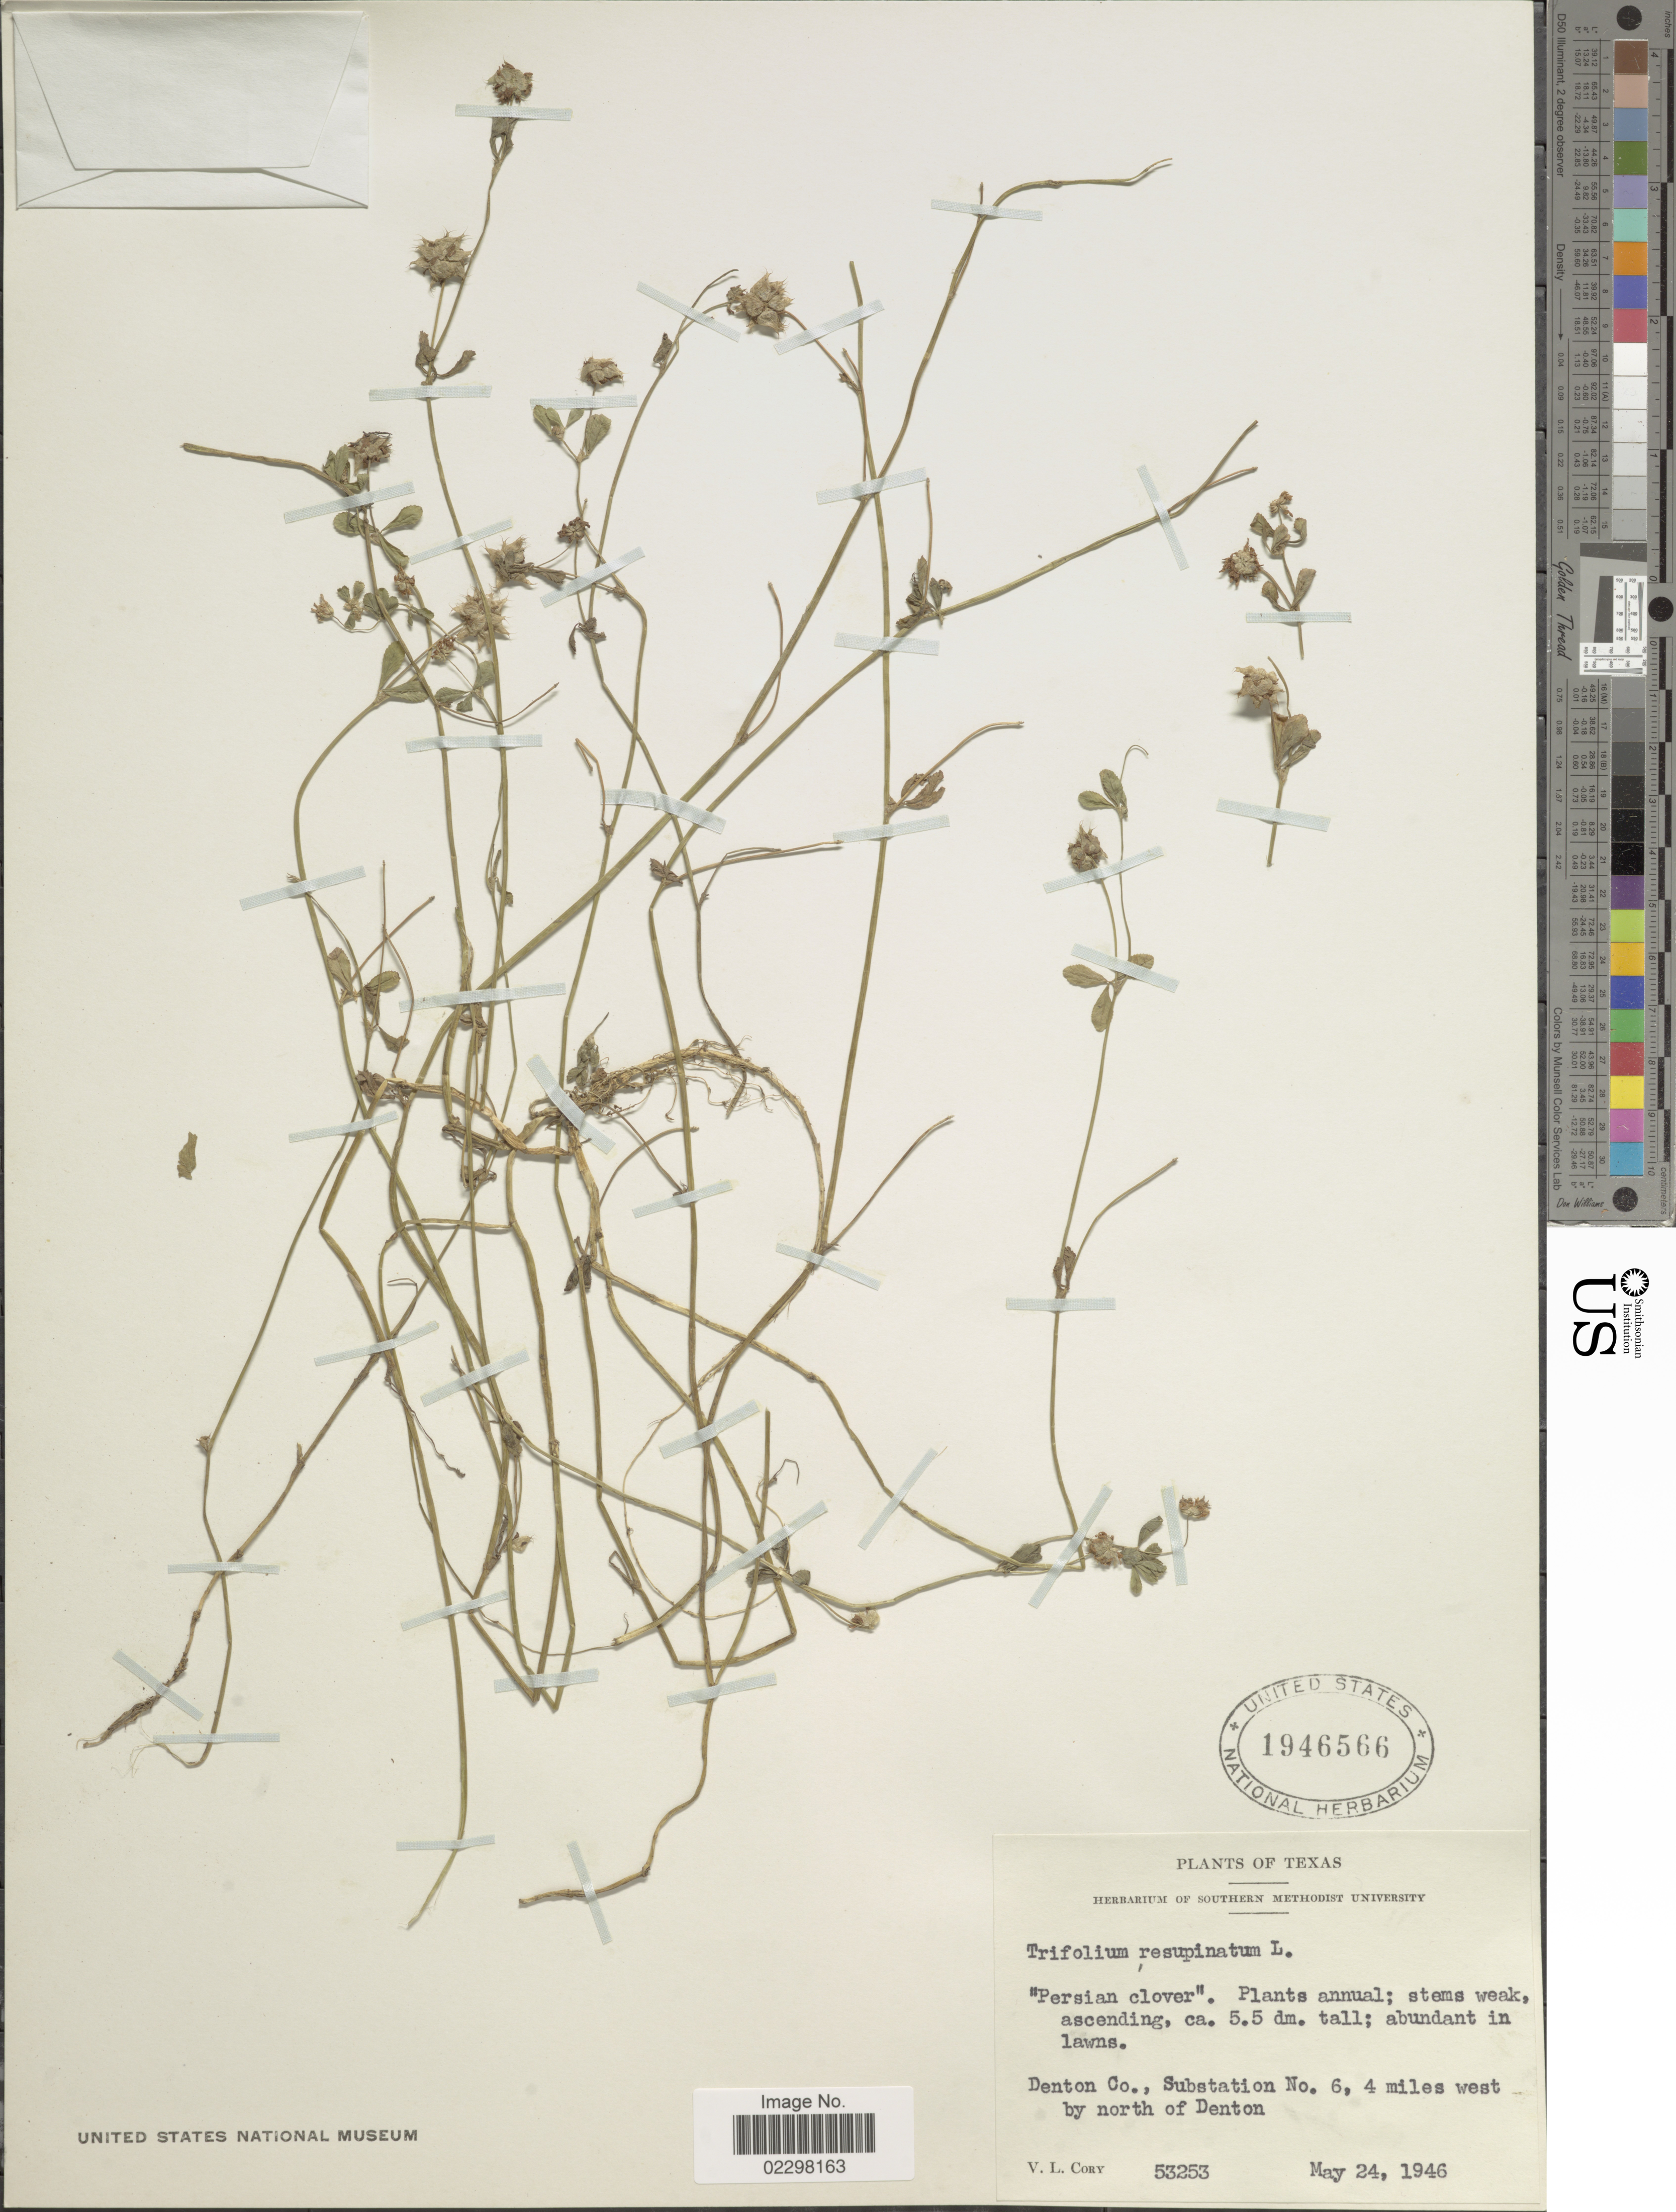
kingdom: Plantae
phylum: Tracheophyta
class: Magnoliopsida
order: Fabales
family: Fabaceae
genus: Trifolium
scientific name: Trifolium resupinatum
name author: L.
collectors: V. Cory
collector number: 53253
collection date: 1946-05-24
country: United States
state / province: Texas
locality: Denton Co., Substation No. 6, 4 miles west by north of Denton.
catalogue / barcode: US 1946566